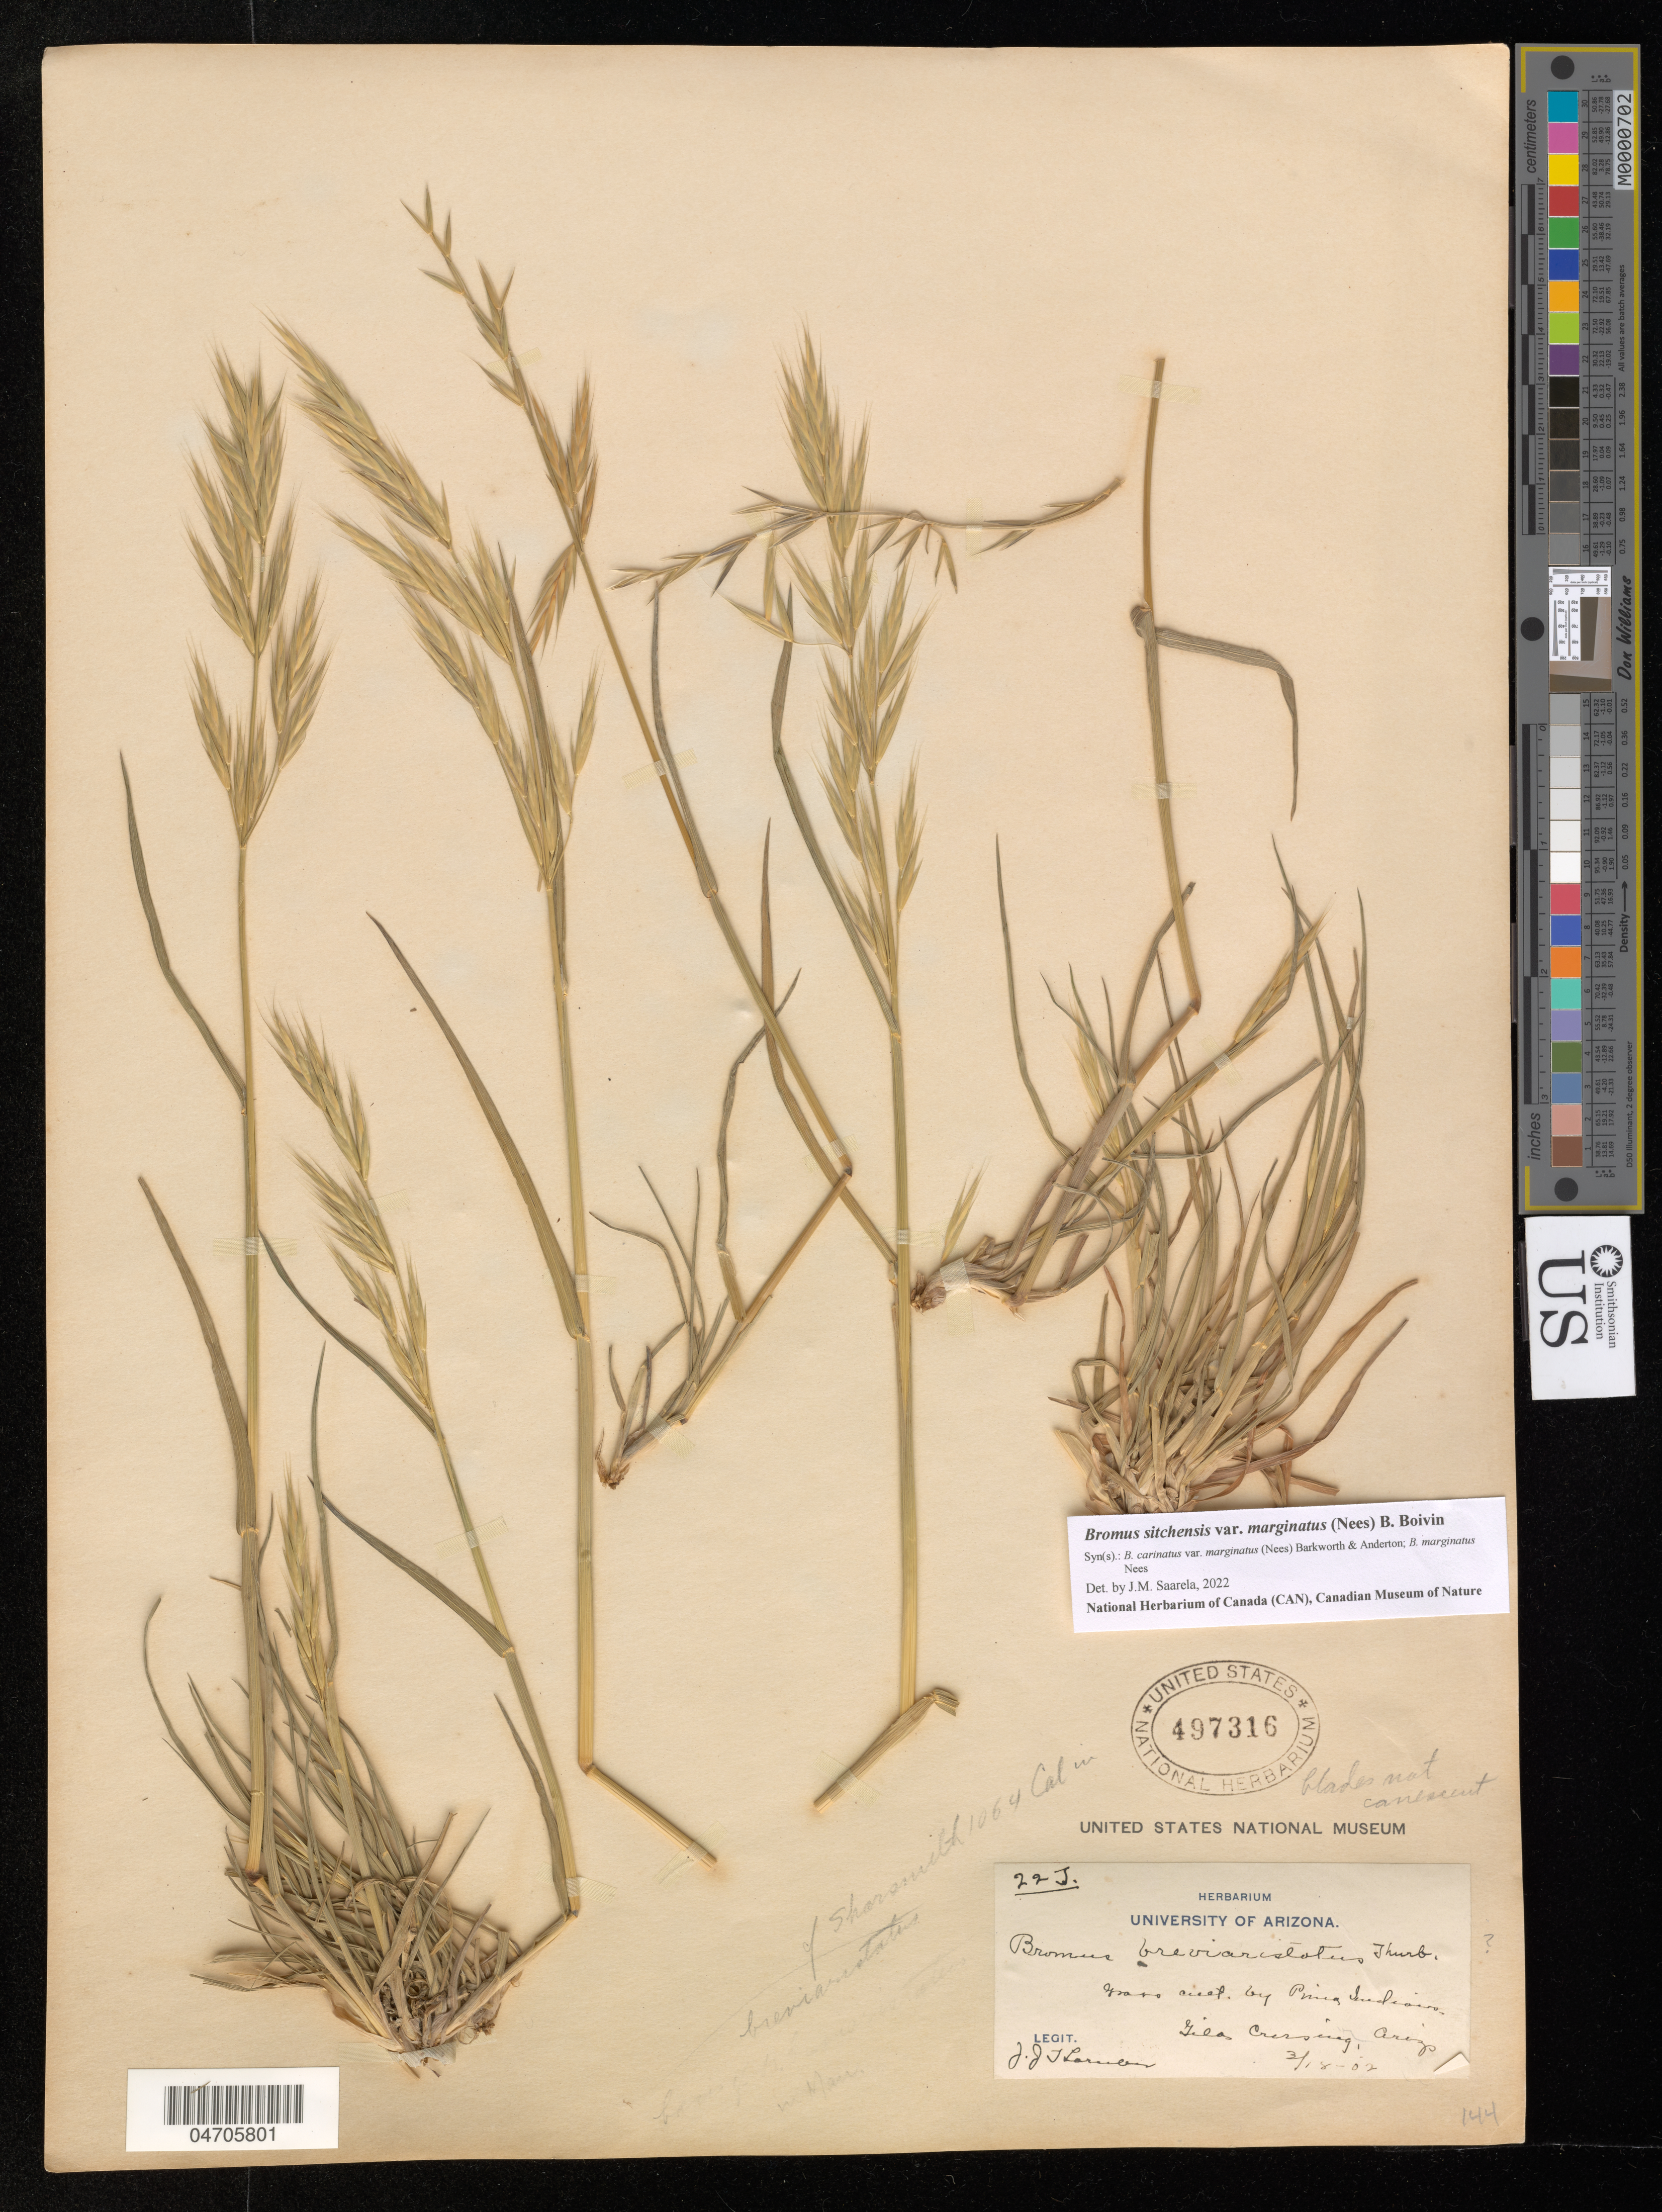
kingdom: Plantae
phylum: Tracheophyta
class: Liliopsida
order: Poales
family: Poaceae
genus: Bromus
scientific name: Bromus sitchensis var. polyanthus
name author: (Scribn. ex Shear) R.E. Brainerd & Otting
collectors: J. Larson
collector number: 22I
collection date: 1902-03-18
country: United States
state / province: Arizona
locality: Gilas Crossing, Ariz.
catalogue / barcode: US 497316